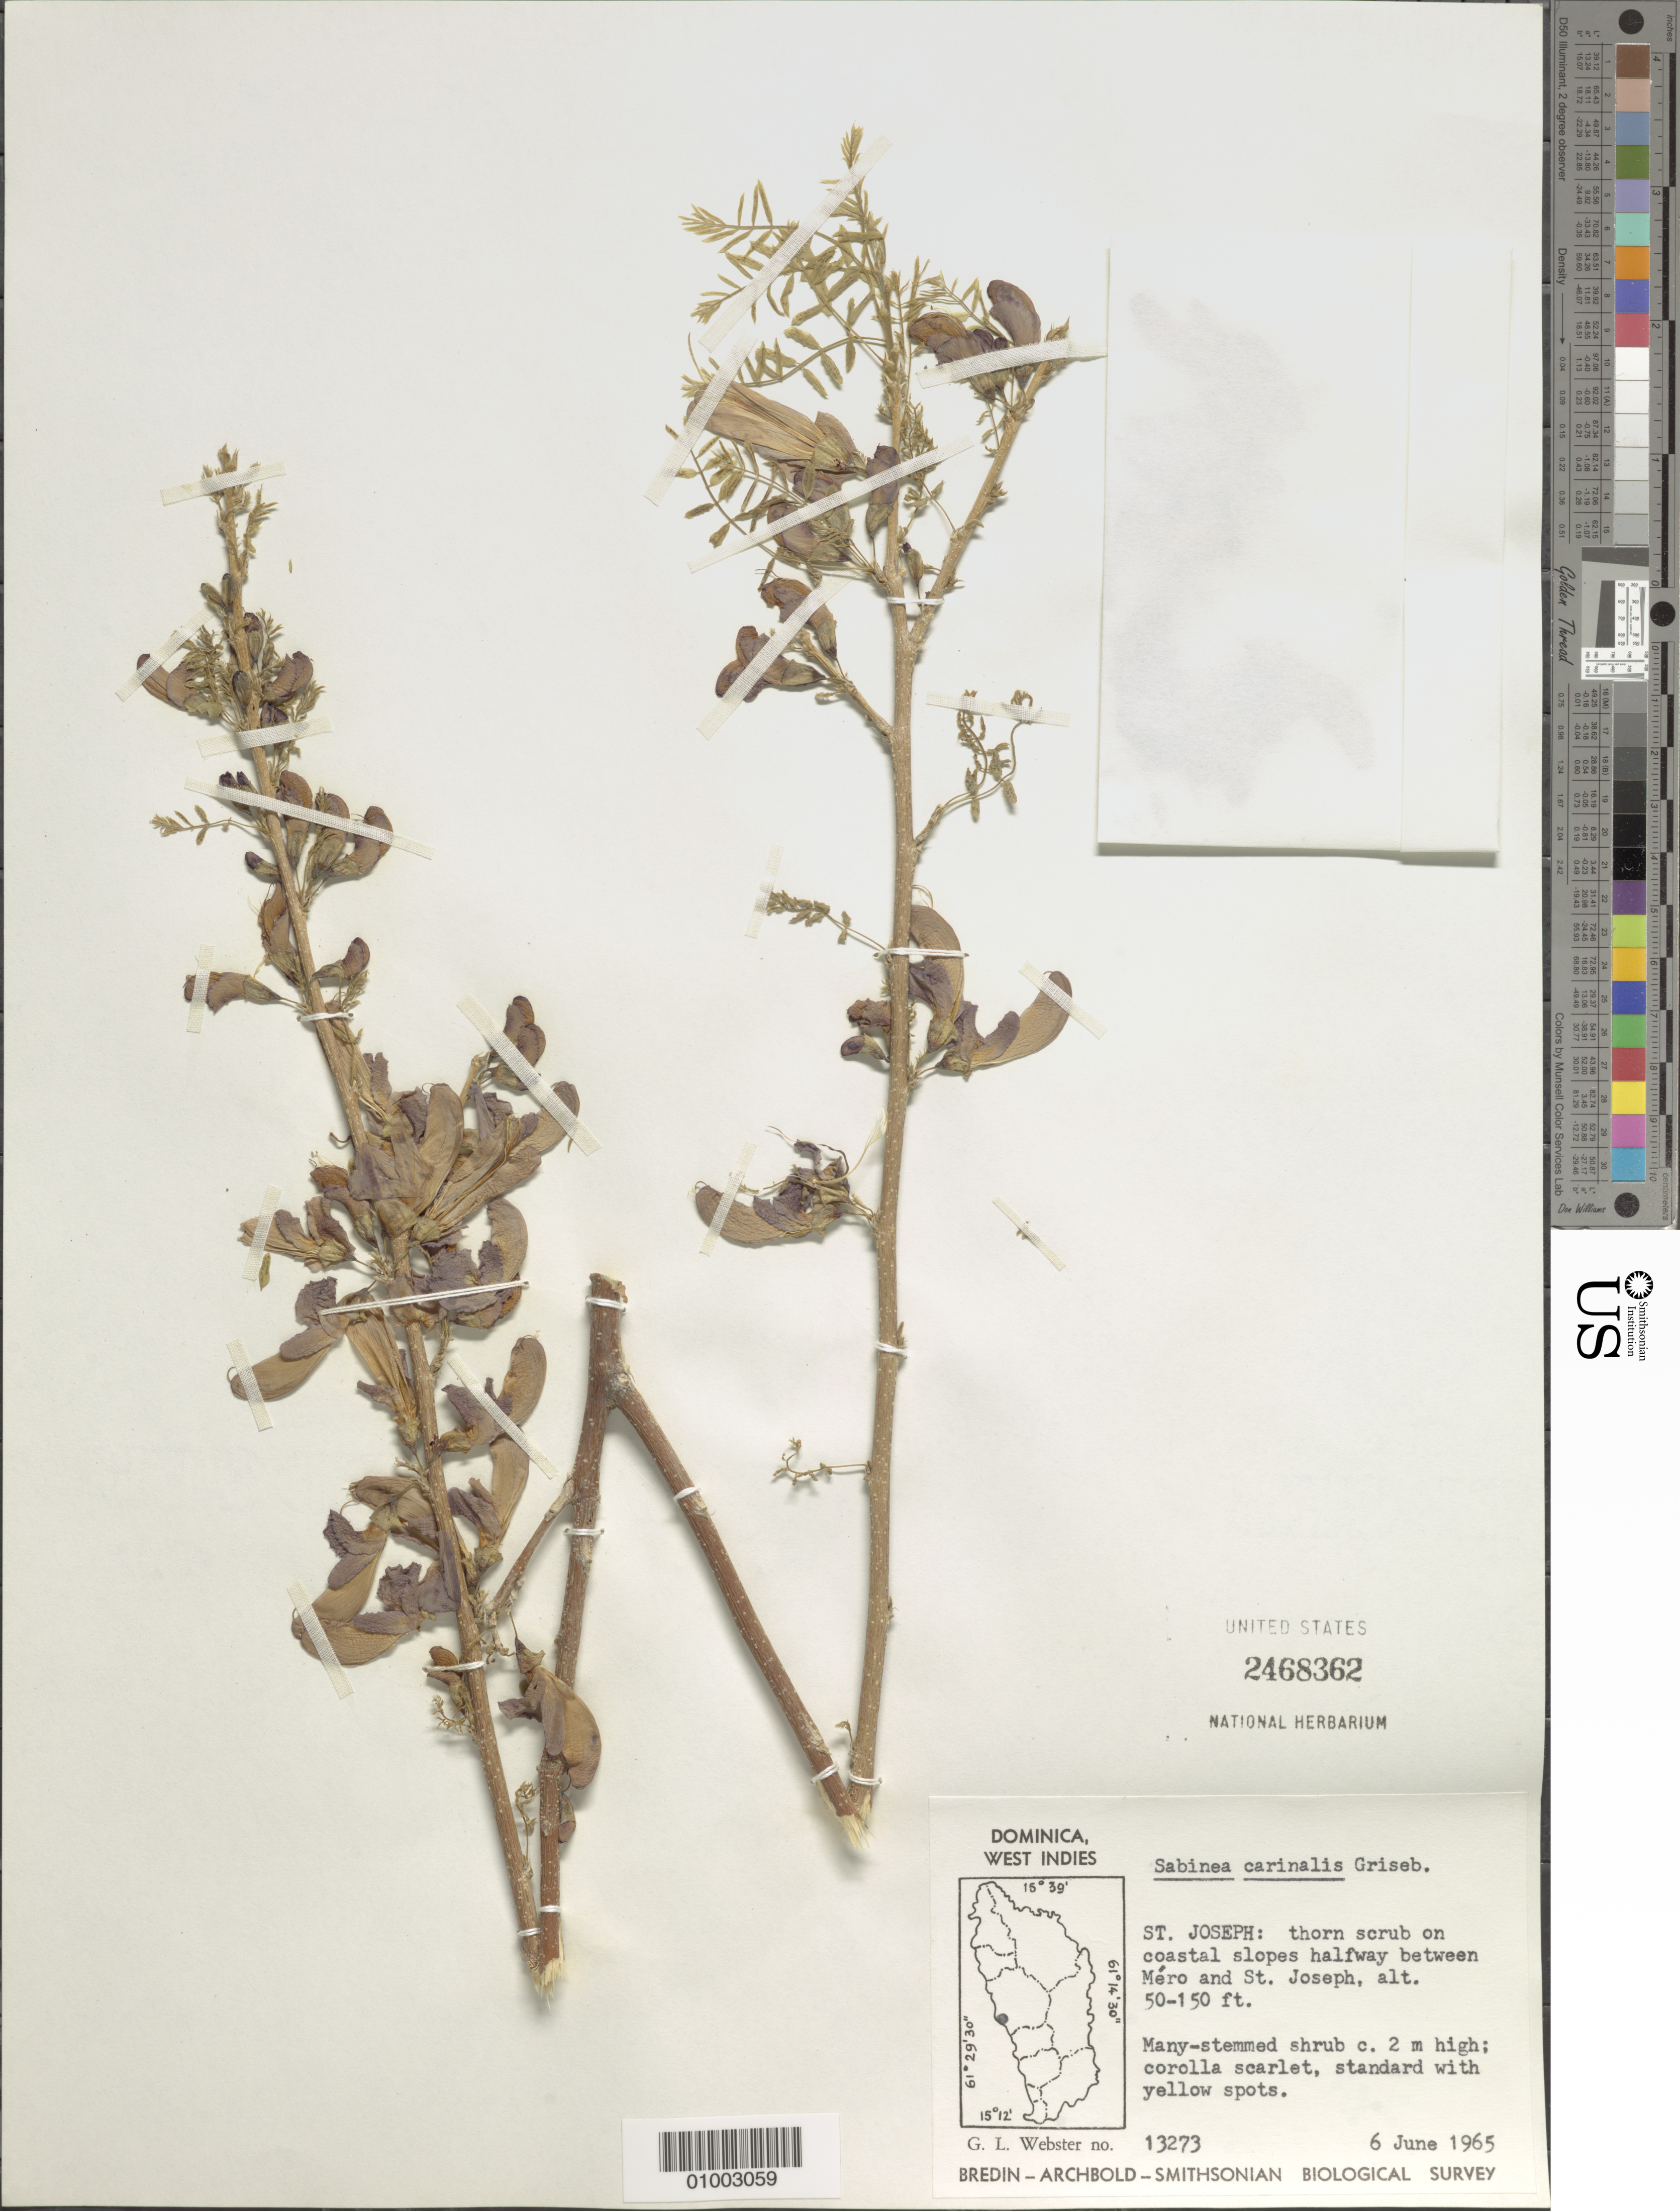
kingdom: Plantae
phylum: Tracheophyta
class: Magnoliopsida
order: Fabales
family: Fabaceae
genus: Poitea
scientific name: Poitea carinalis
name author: (Griseb.) Lavin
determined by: Strong, Mark T., (BOT), Smithsonian Institution - National Museum of Natural History (UNITED STATES)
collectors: G. L. Webster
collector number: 13273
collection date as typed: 06 Jun 1965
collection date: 1965-06-06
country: Dominica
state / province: St. Joseph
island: Dominica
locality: Thorn scrub on coastal slopes halfway between Mero and St Joseph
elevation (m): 15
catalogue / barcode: US 2468362